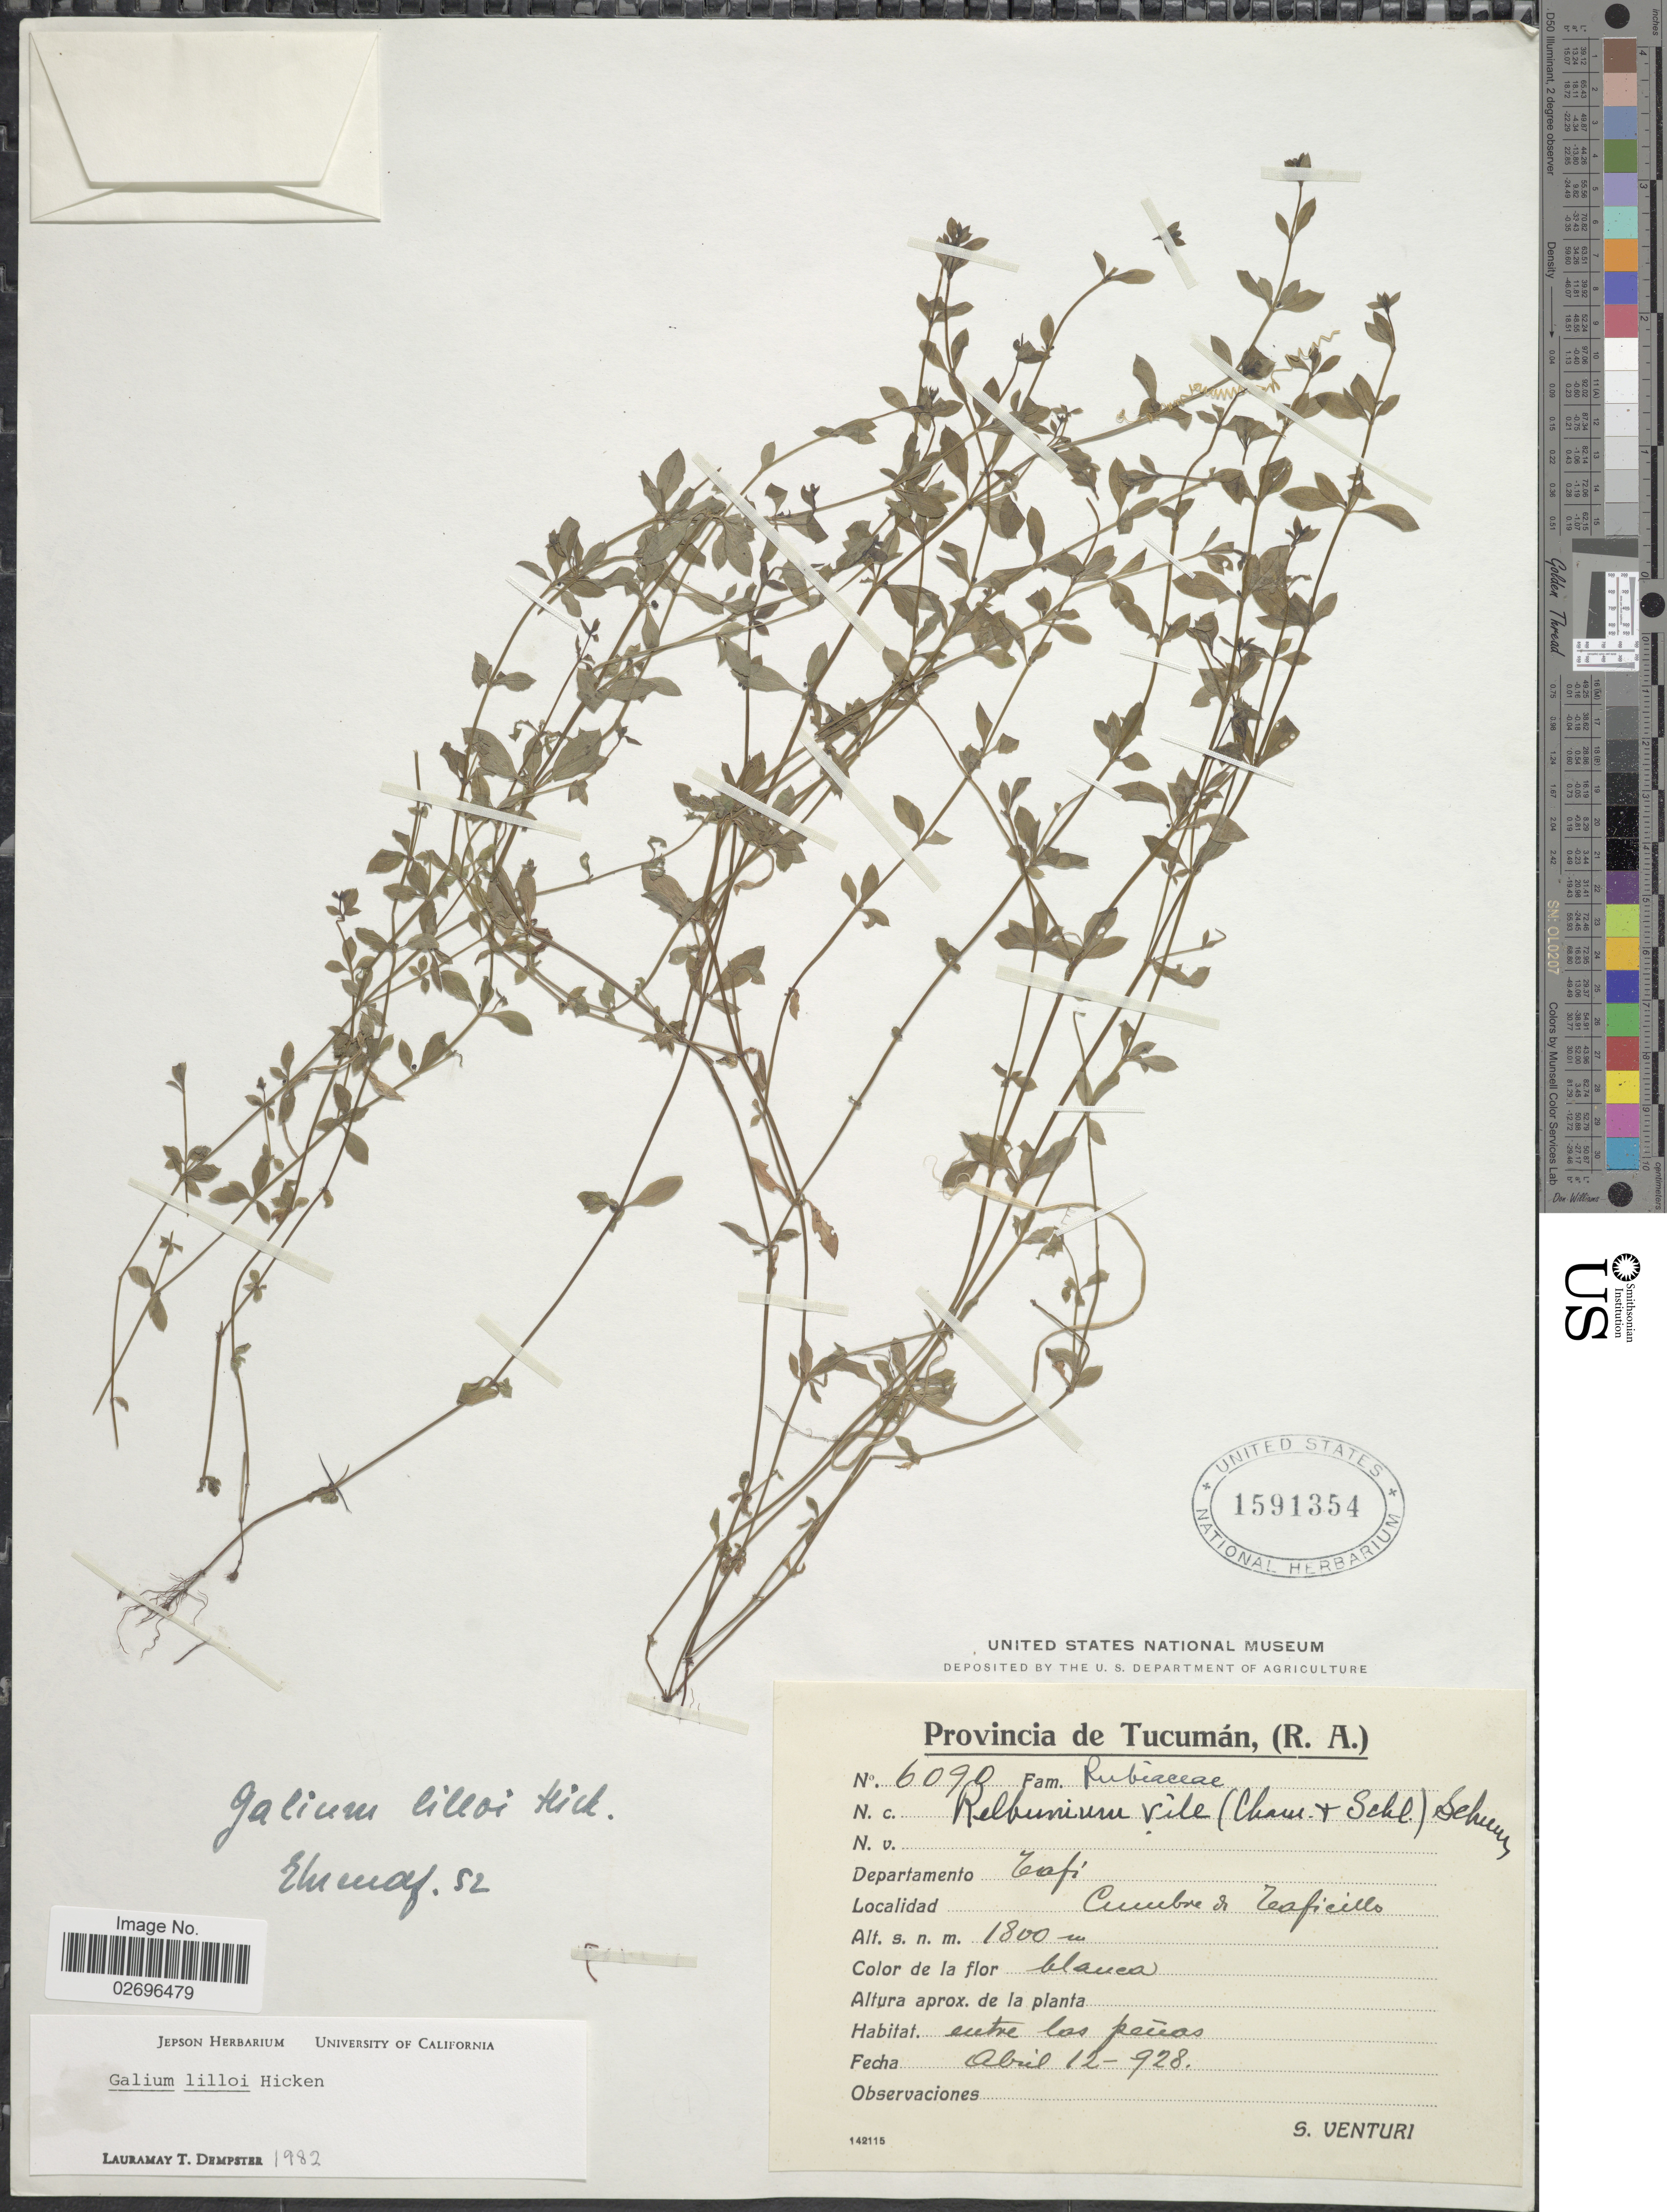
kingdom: Plantae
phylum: Tracheophyta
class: Magnoliopsida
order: Gentianales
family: Rubiaceae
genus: Galium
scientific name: Galium lilloi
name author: Hicken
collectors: S. Venturi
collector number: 6090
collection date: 1928-04-12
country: Argentina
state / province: Tucuman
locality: Provincia de Tucuman, (R.A.), Departamento Tafi, Cumbre de Taficillo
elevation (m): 1800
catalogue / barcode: US 1591354